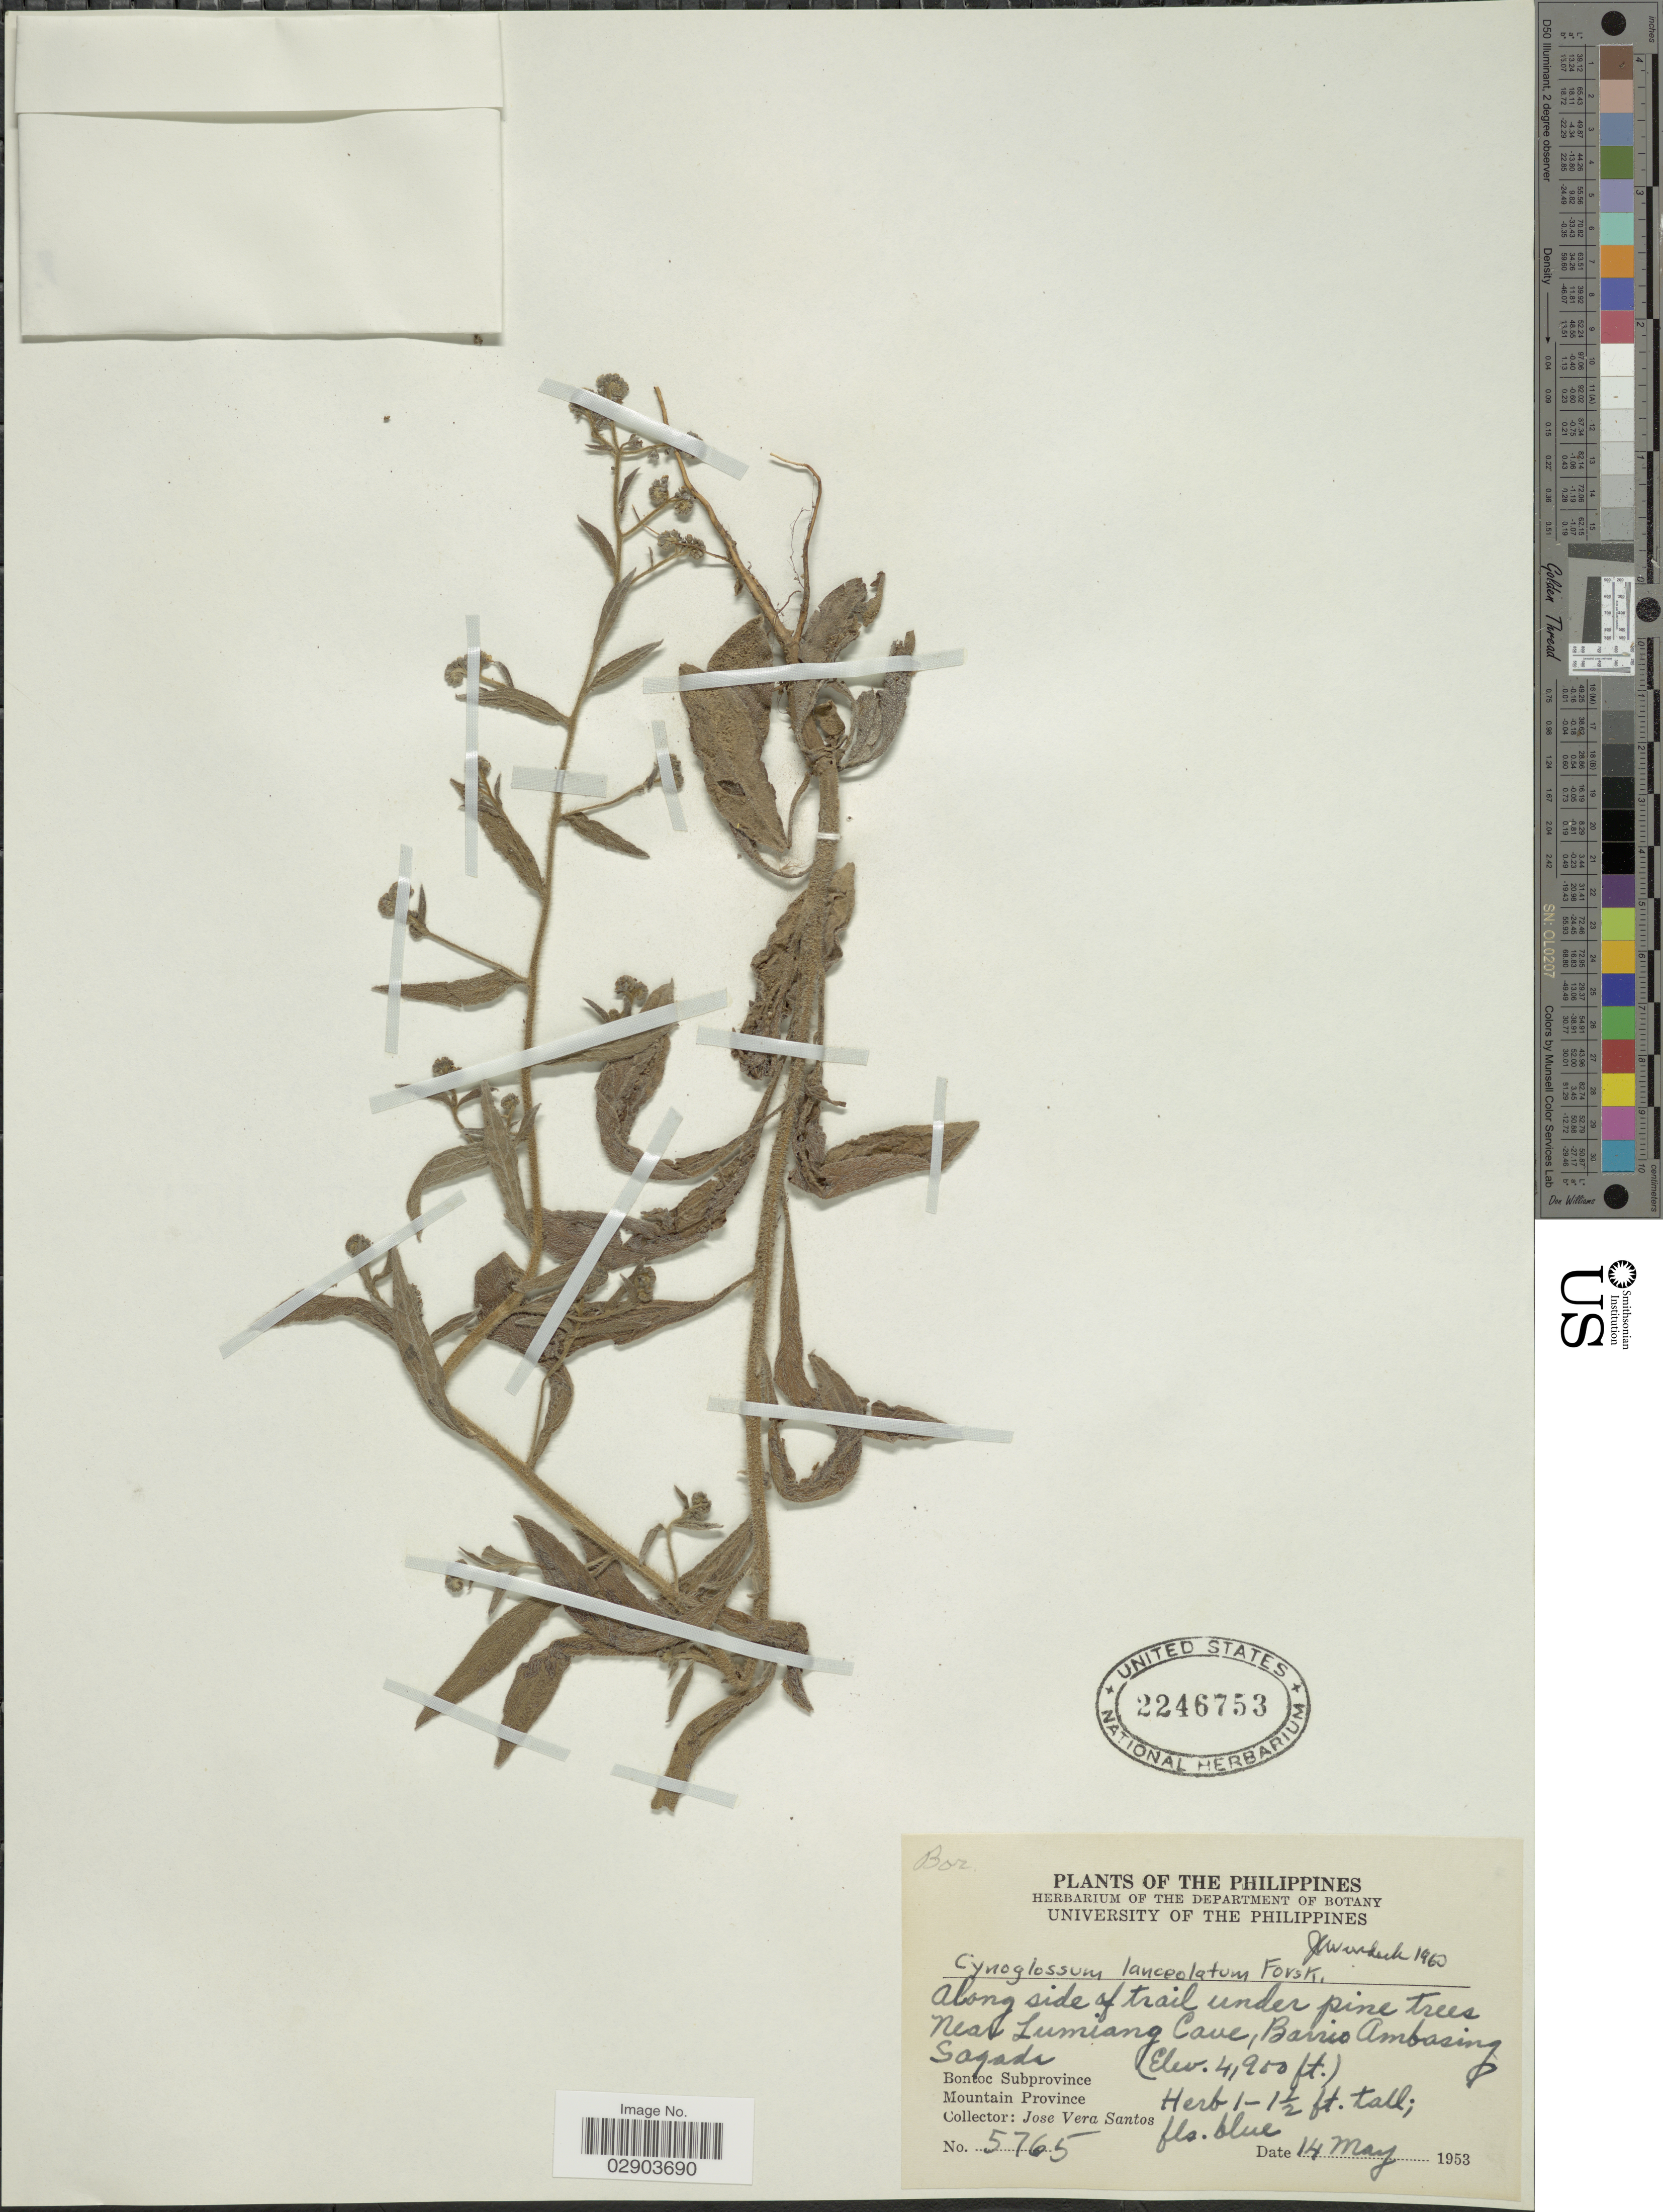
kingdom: Plantae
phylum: Tracheophyta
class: Magnoliopsida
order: Boraginales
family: Boraginaceae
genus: Cynoglossum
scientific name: Cynoglossum lanceolatum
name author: Forssk.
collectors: J. Santos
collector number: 5765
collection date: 1953-05-14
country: Philippines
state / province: Cordillera (Administrative Region)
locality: Along side of trail under pine trees near Lumiang Cave, Barrio Ambasing Sagada, Bontoc Subprovince, Mountain Province.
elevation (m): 1494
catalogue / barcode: US 2246753